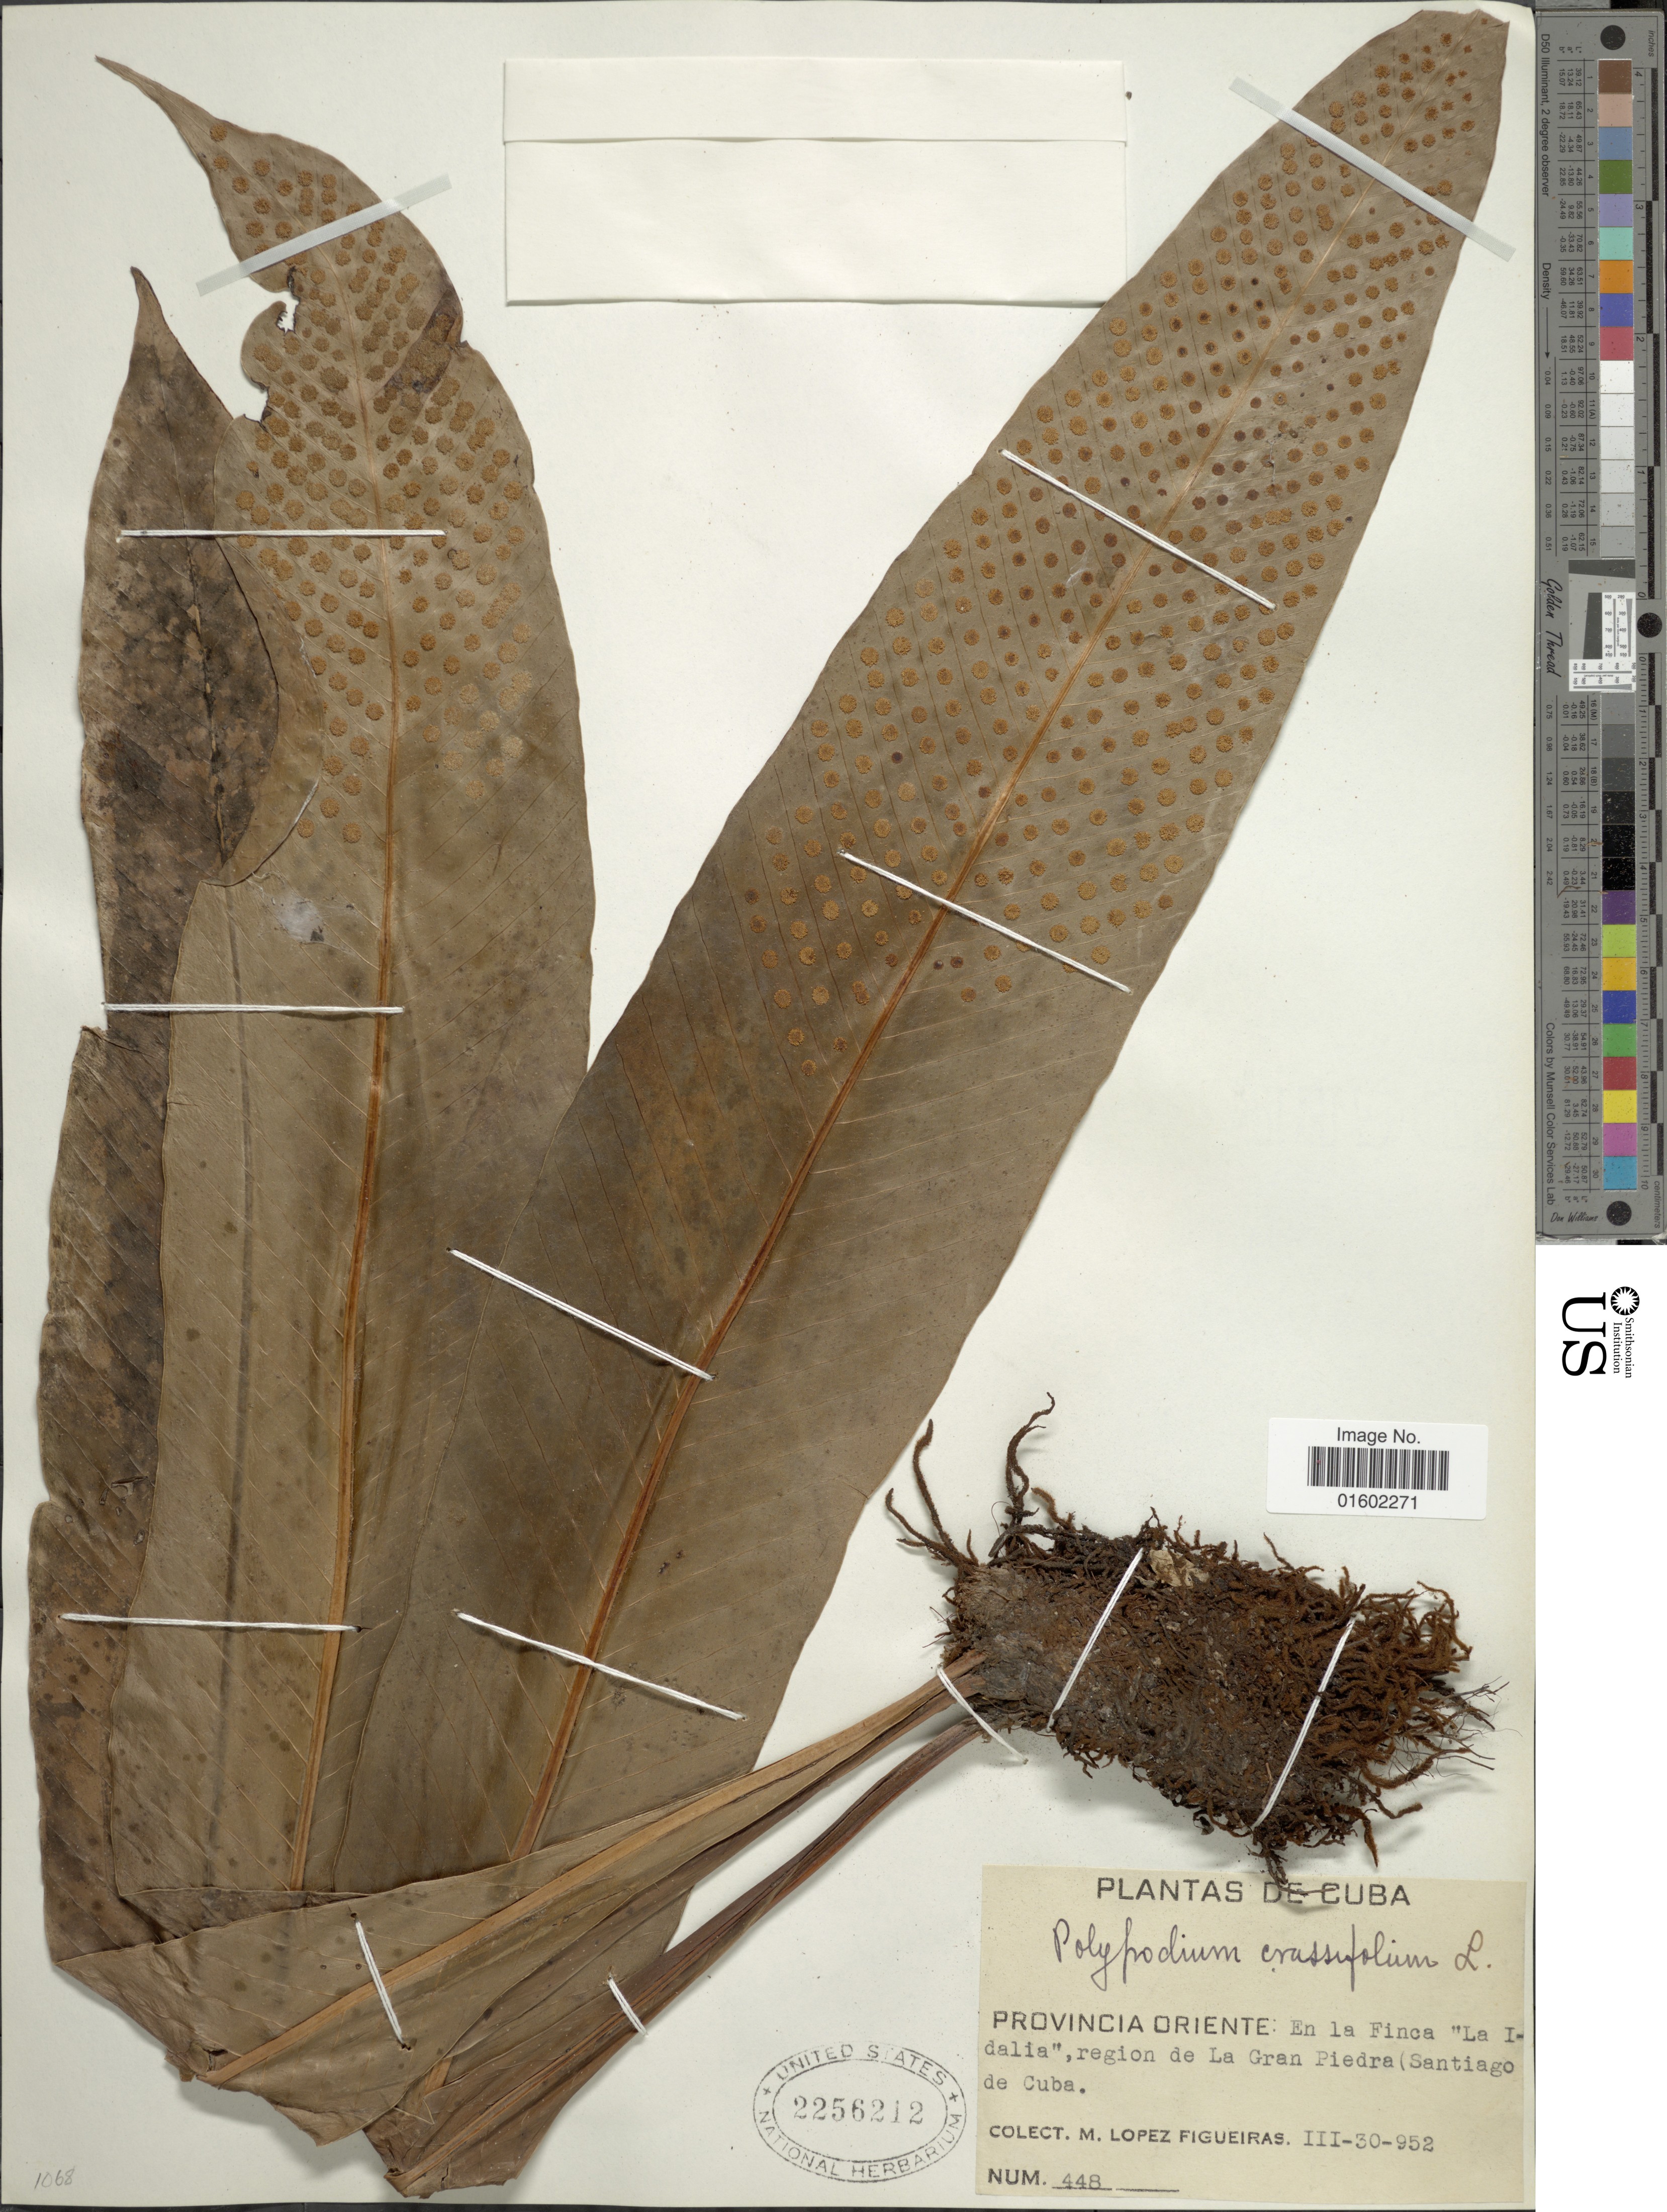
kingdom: Plantae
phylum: Tracheophyta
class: Polypodiopsida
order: Polypodiales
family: Polypodiaceae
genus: Niphidium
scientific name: Niphidium crassifolium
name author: (L.) Lellinger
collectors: M. López Figueiras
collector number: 448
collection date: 1952-03-30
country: Cuba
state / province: Oriente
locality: En la Finca"La Idalia"region de La Gran Piedre (Santiago de Cuba)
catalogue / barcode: US 2256212